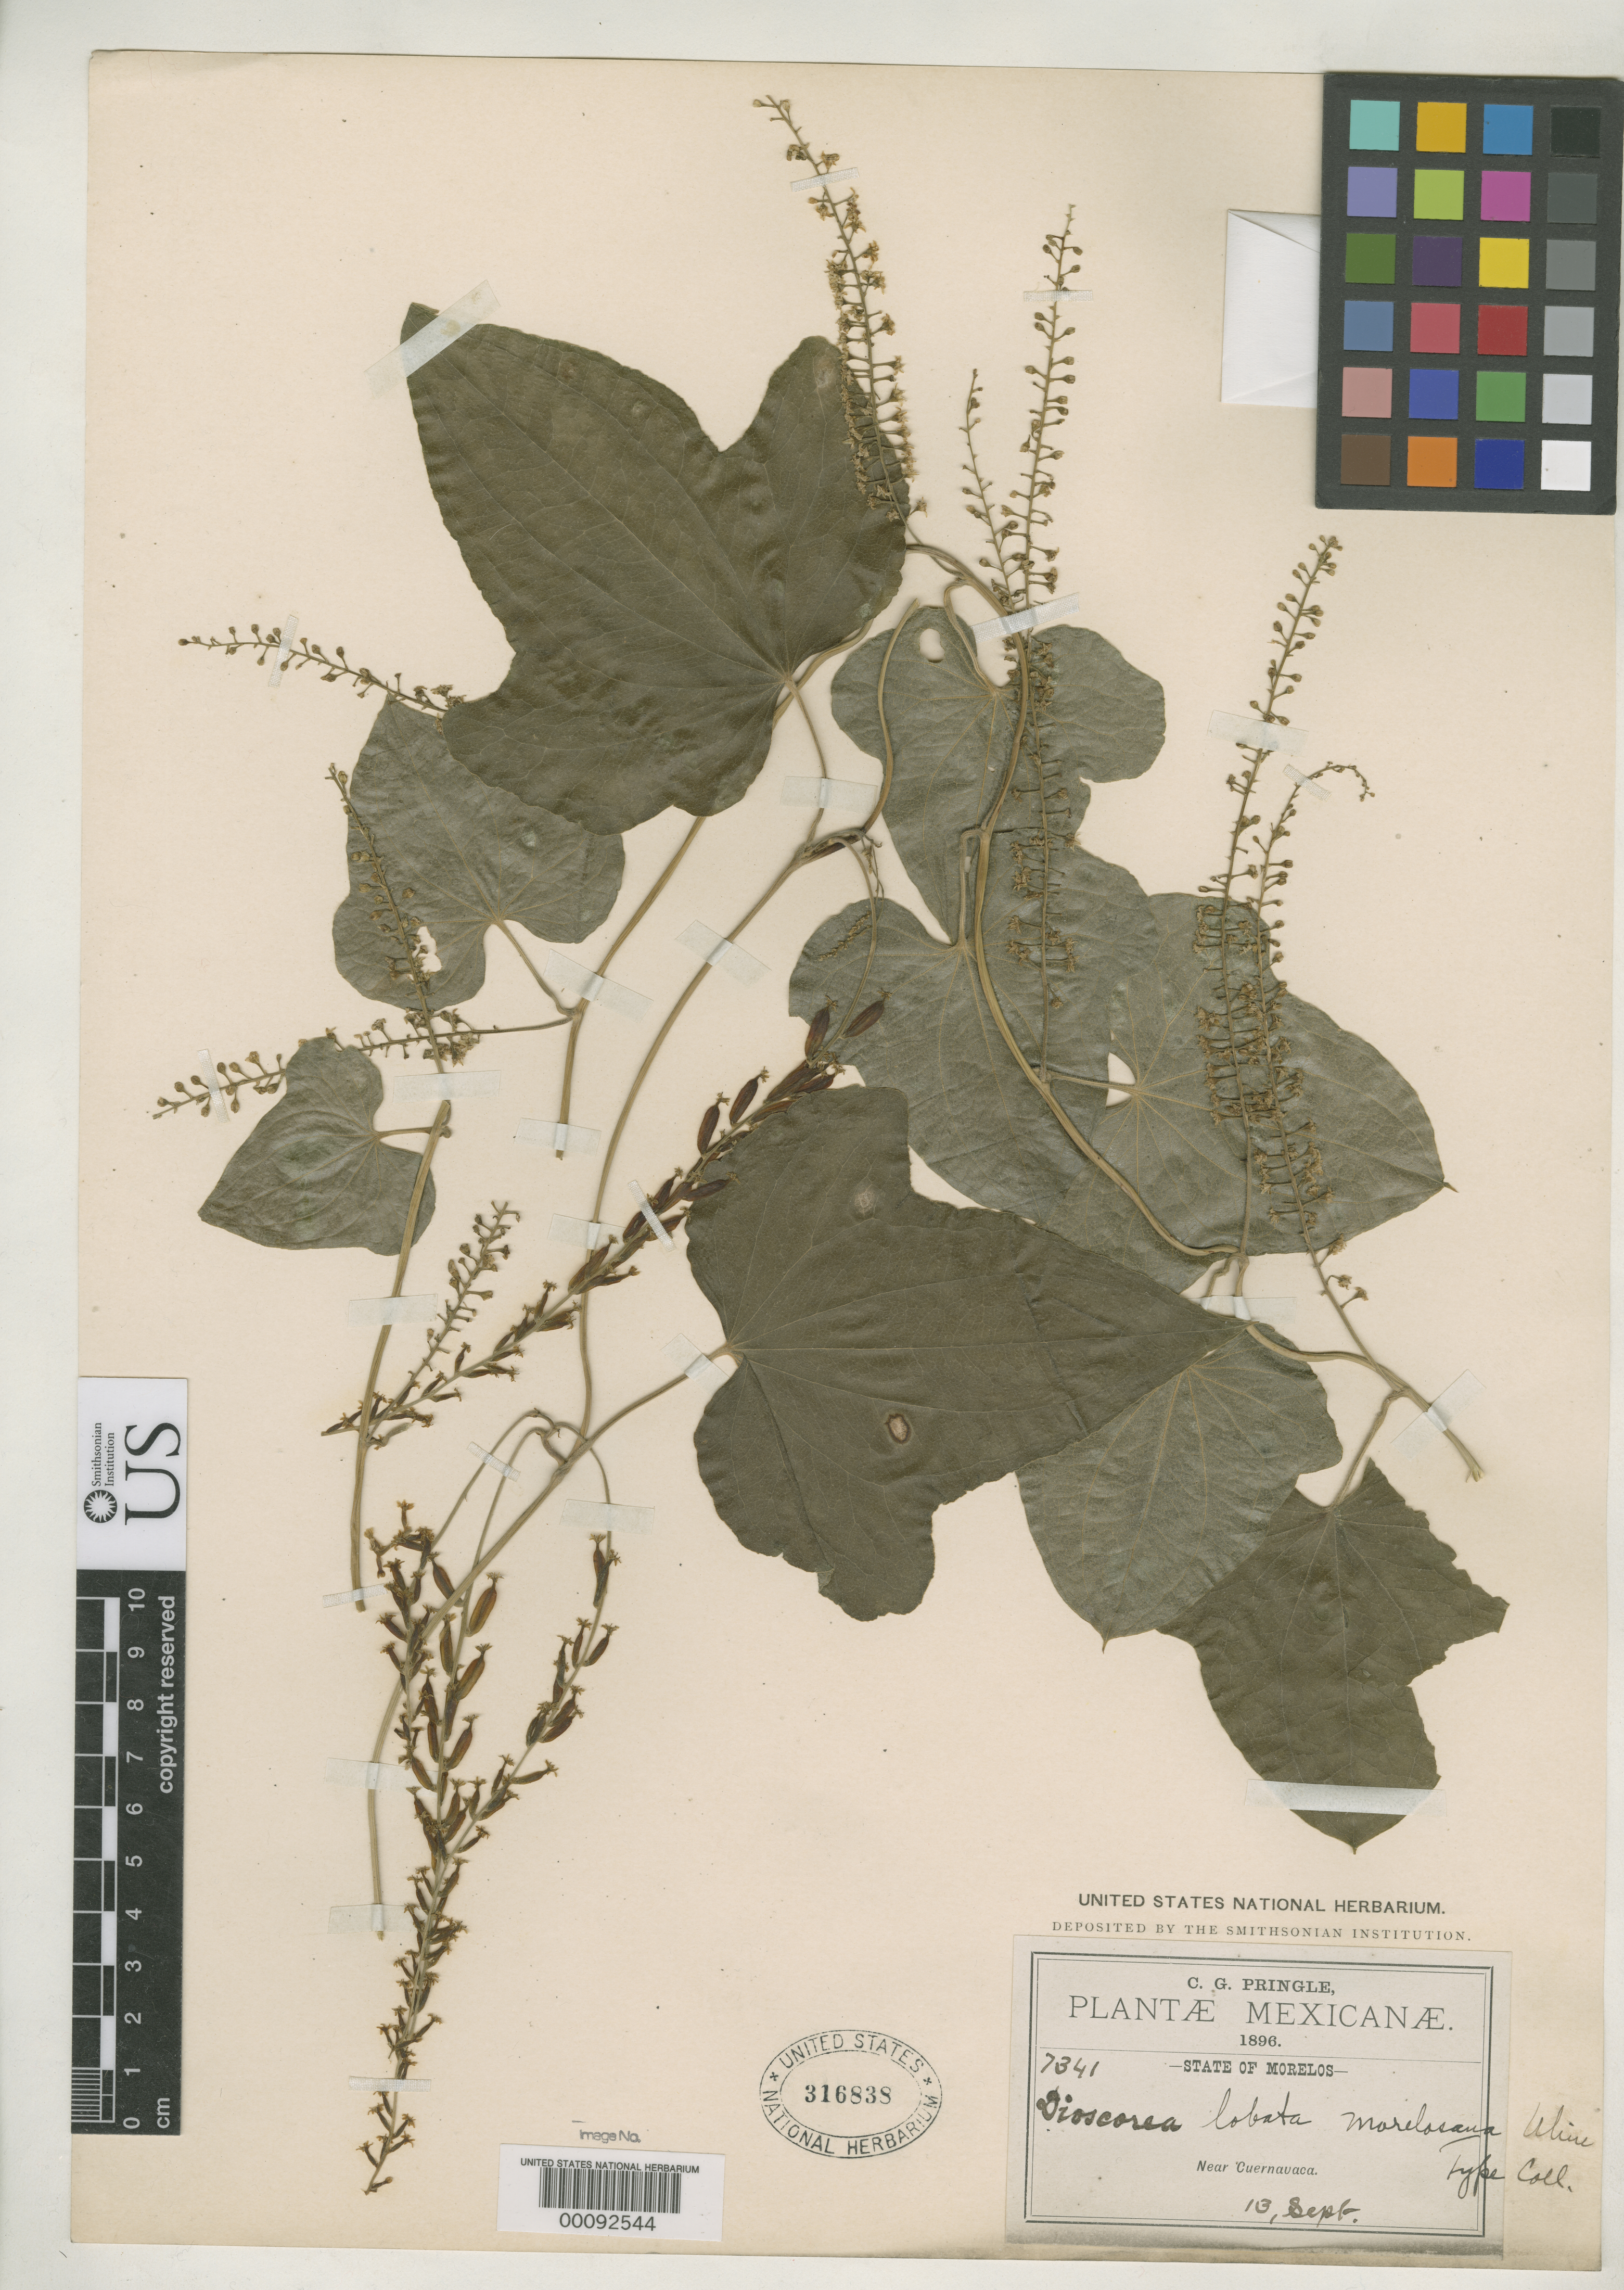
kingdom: Plantae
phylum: Tracheophyta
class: Liliopsida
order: Dioscoreales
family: Dioscoreaceae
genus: Dioscorea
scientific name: Dioscorea lobata var. morelosana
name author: Uline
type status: Isotype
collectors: C. G. Pringle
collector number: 7341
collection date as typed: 13 Sep 1896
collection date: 1896-09-13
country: Mexico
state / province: Morelos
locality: Near Cuernavaca.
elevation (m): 1540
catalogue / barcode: US 316838